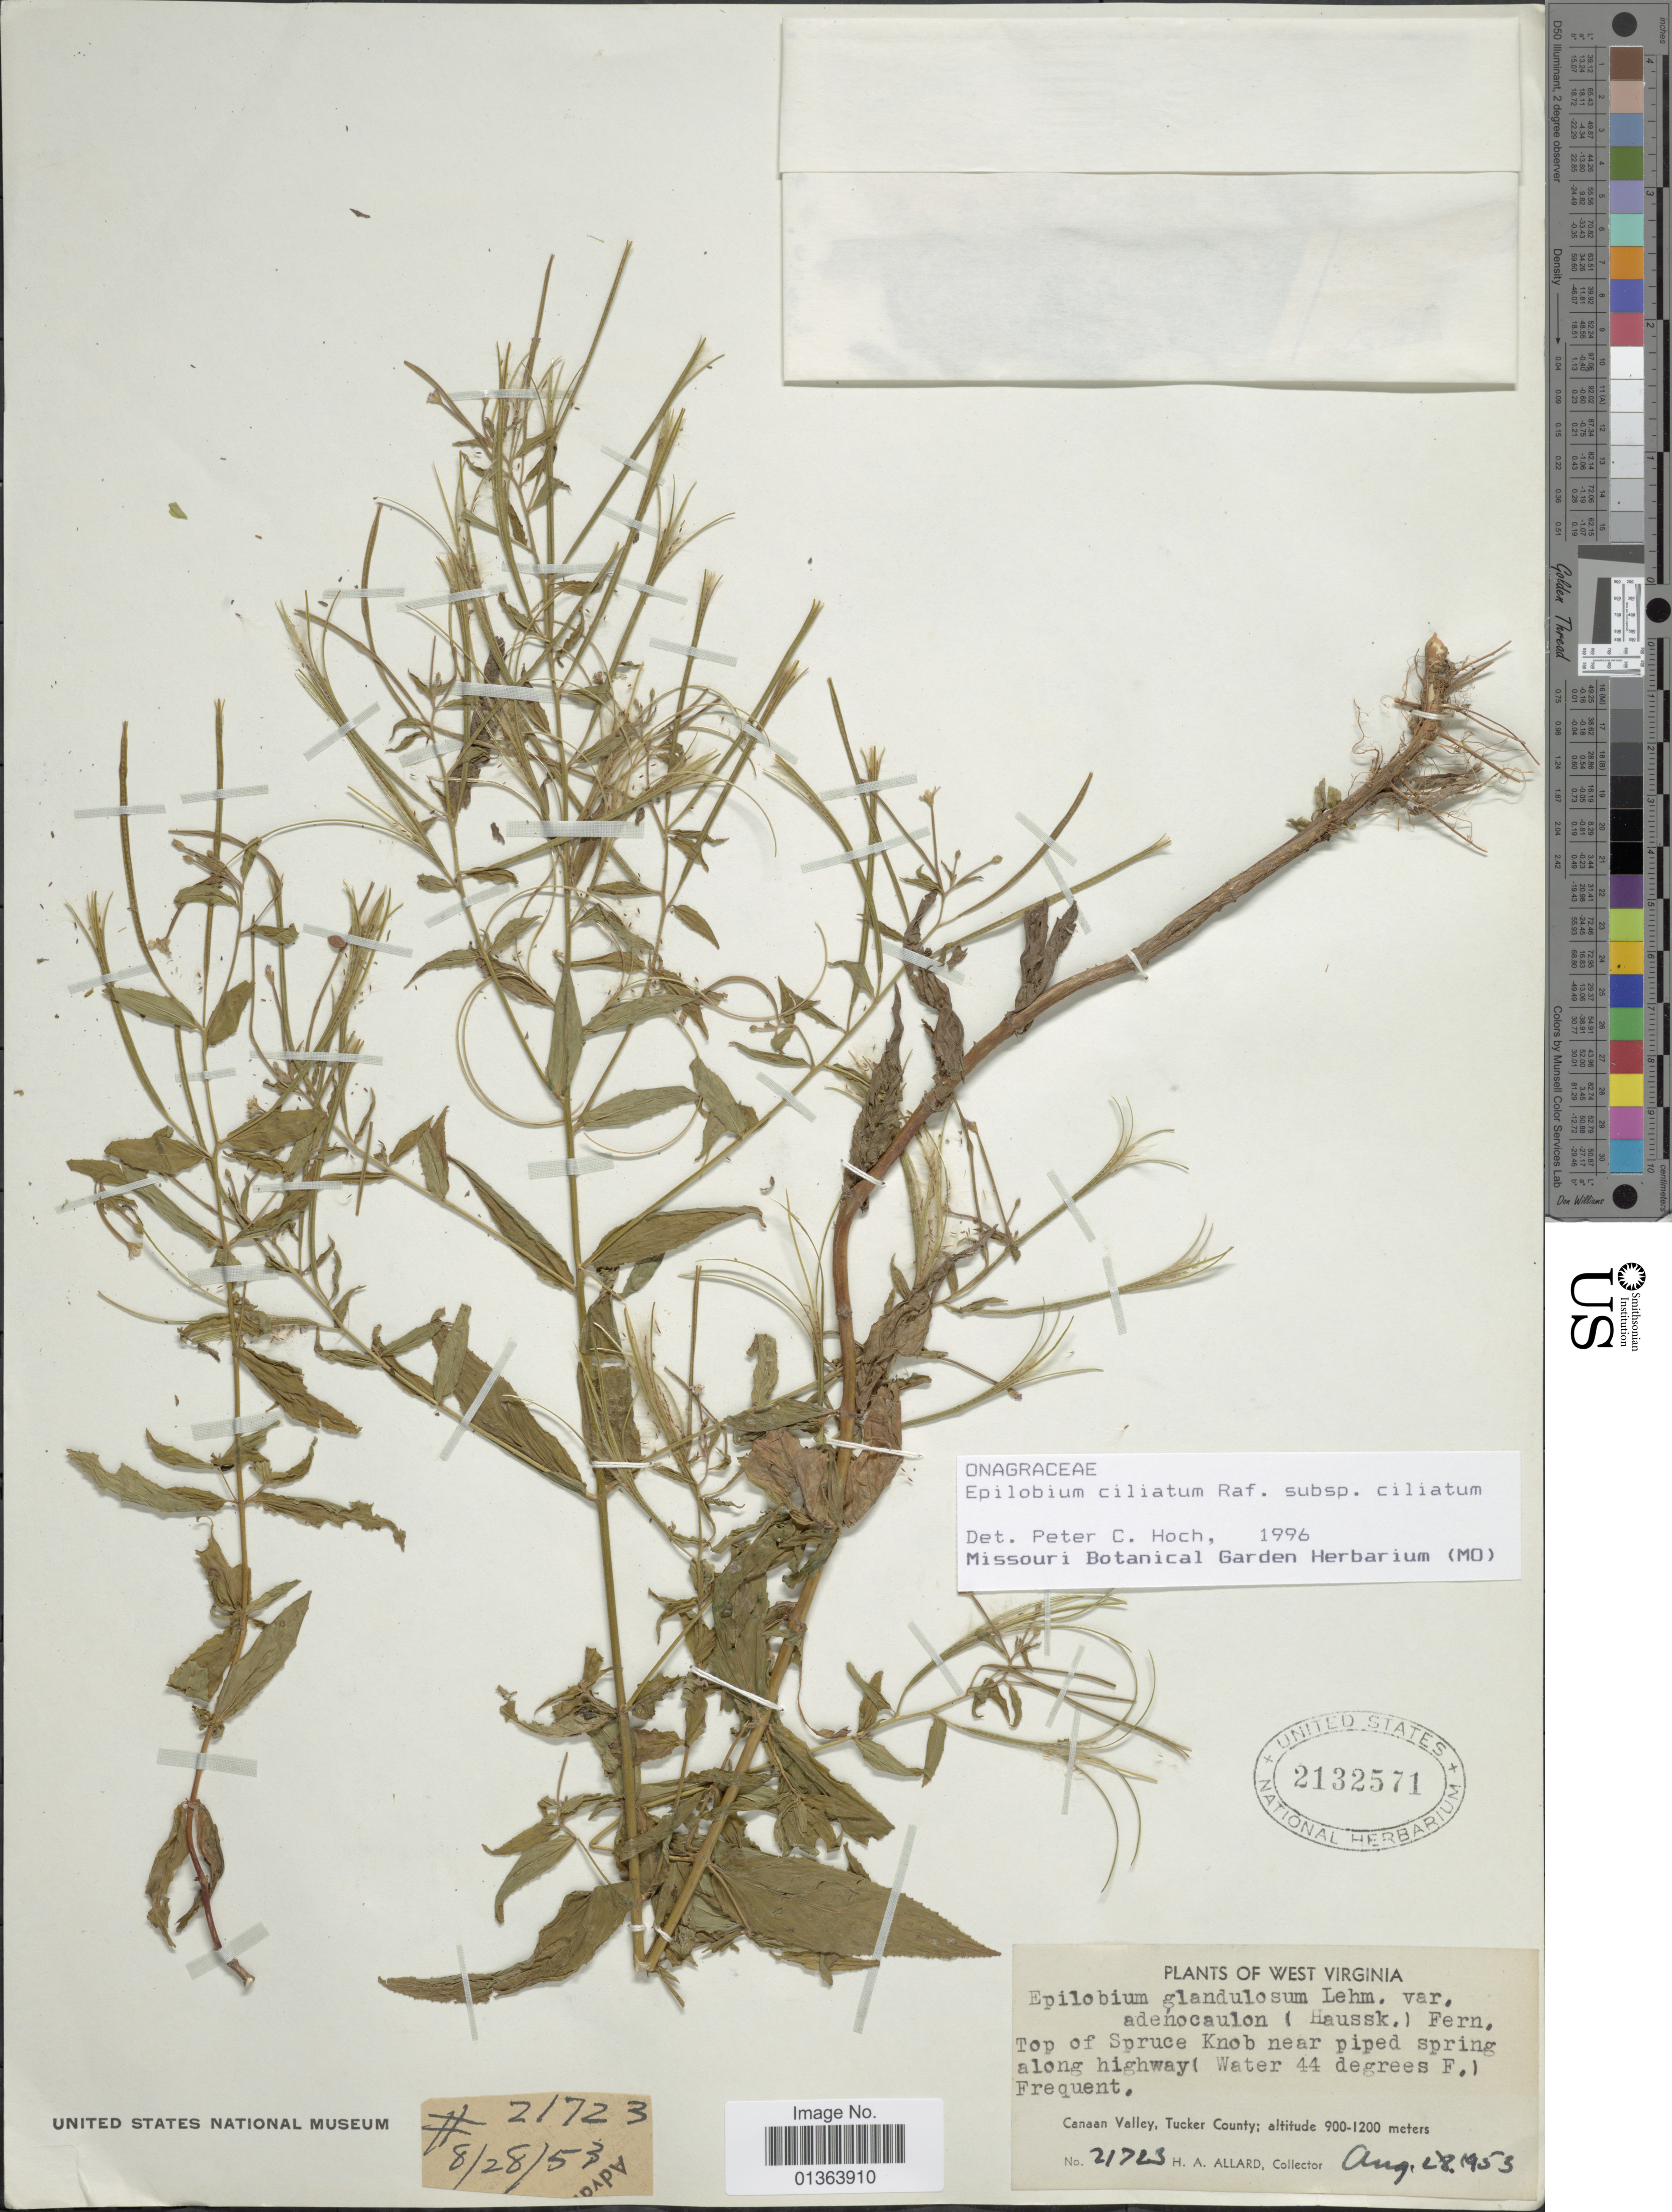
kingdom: Plantae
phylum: Tracheophyta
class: Magnoliopsida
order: Myrtales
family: Onagraceae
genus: Epilobium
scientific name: Epilobium ciliatum subsp. ciliatum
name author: Raf.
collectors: H. A. Allard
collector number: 21723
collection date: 1953-08-28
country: United States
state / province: West Virginia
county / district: Tucker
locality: Top of Spruce Knob near piped spring along highway. Canaan Valley, Tucker County.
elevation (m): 900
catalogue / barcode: US 2132571